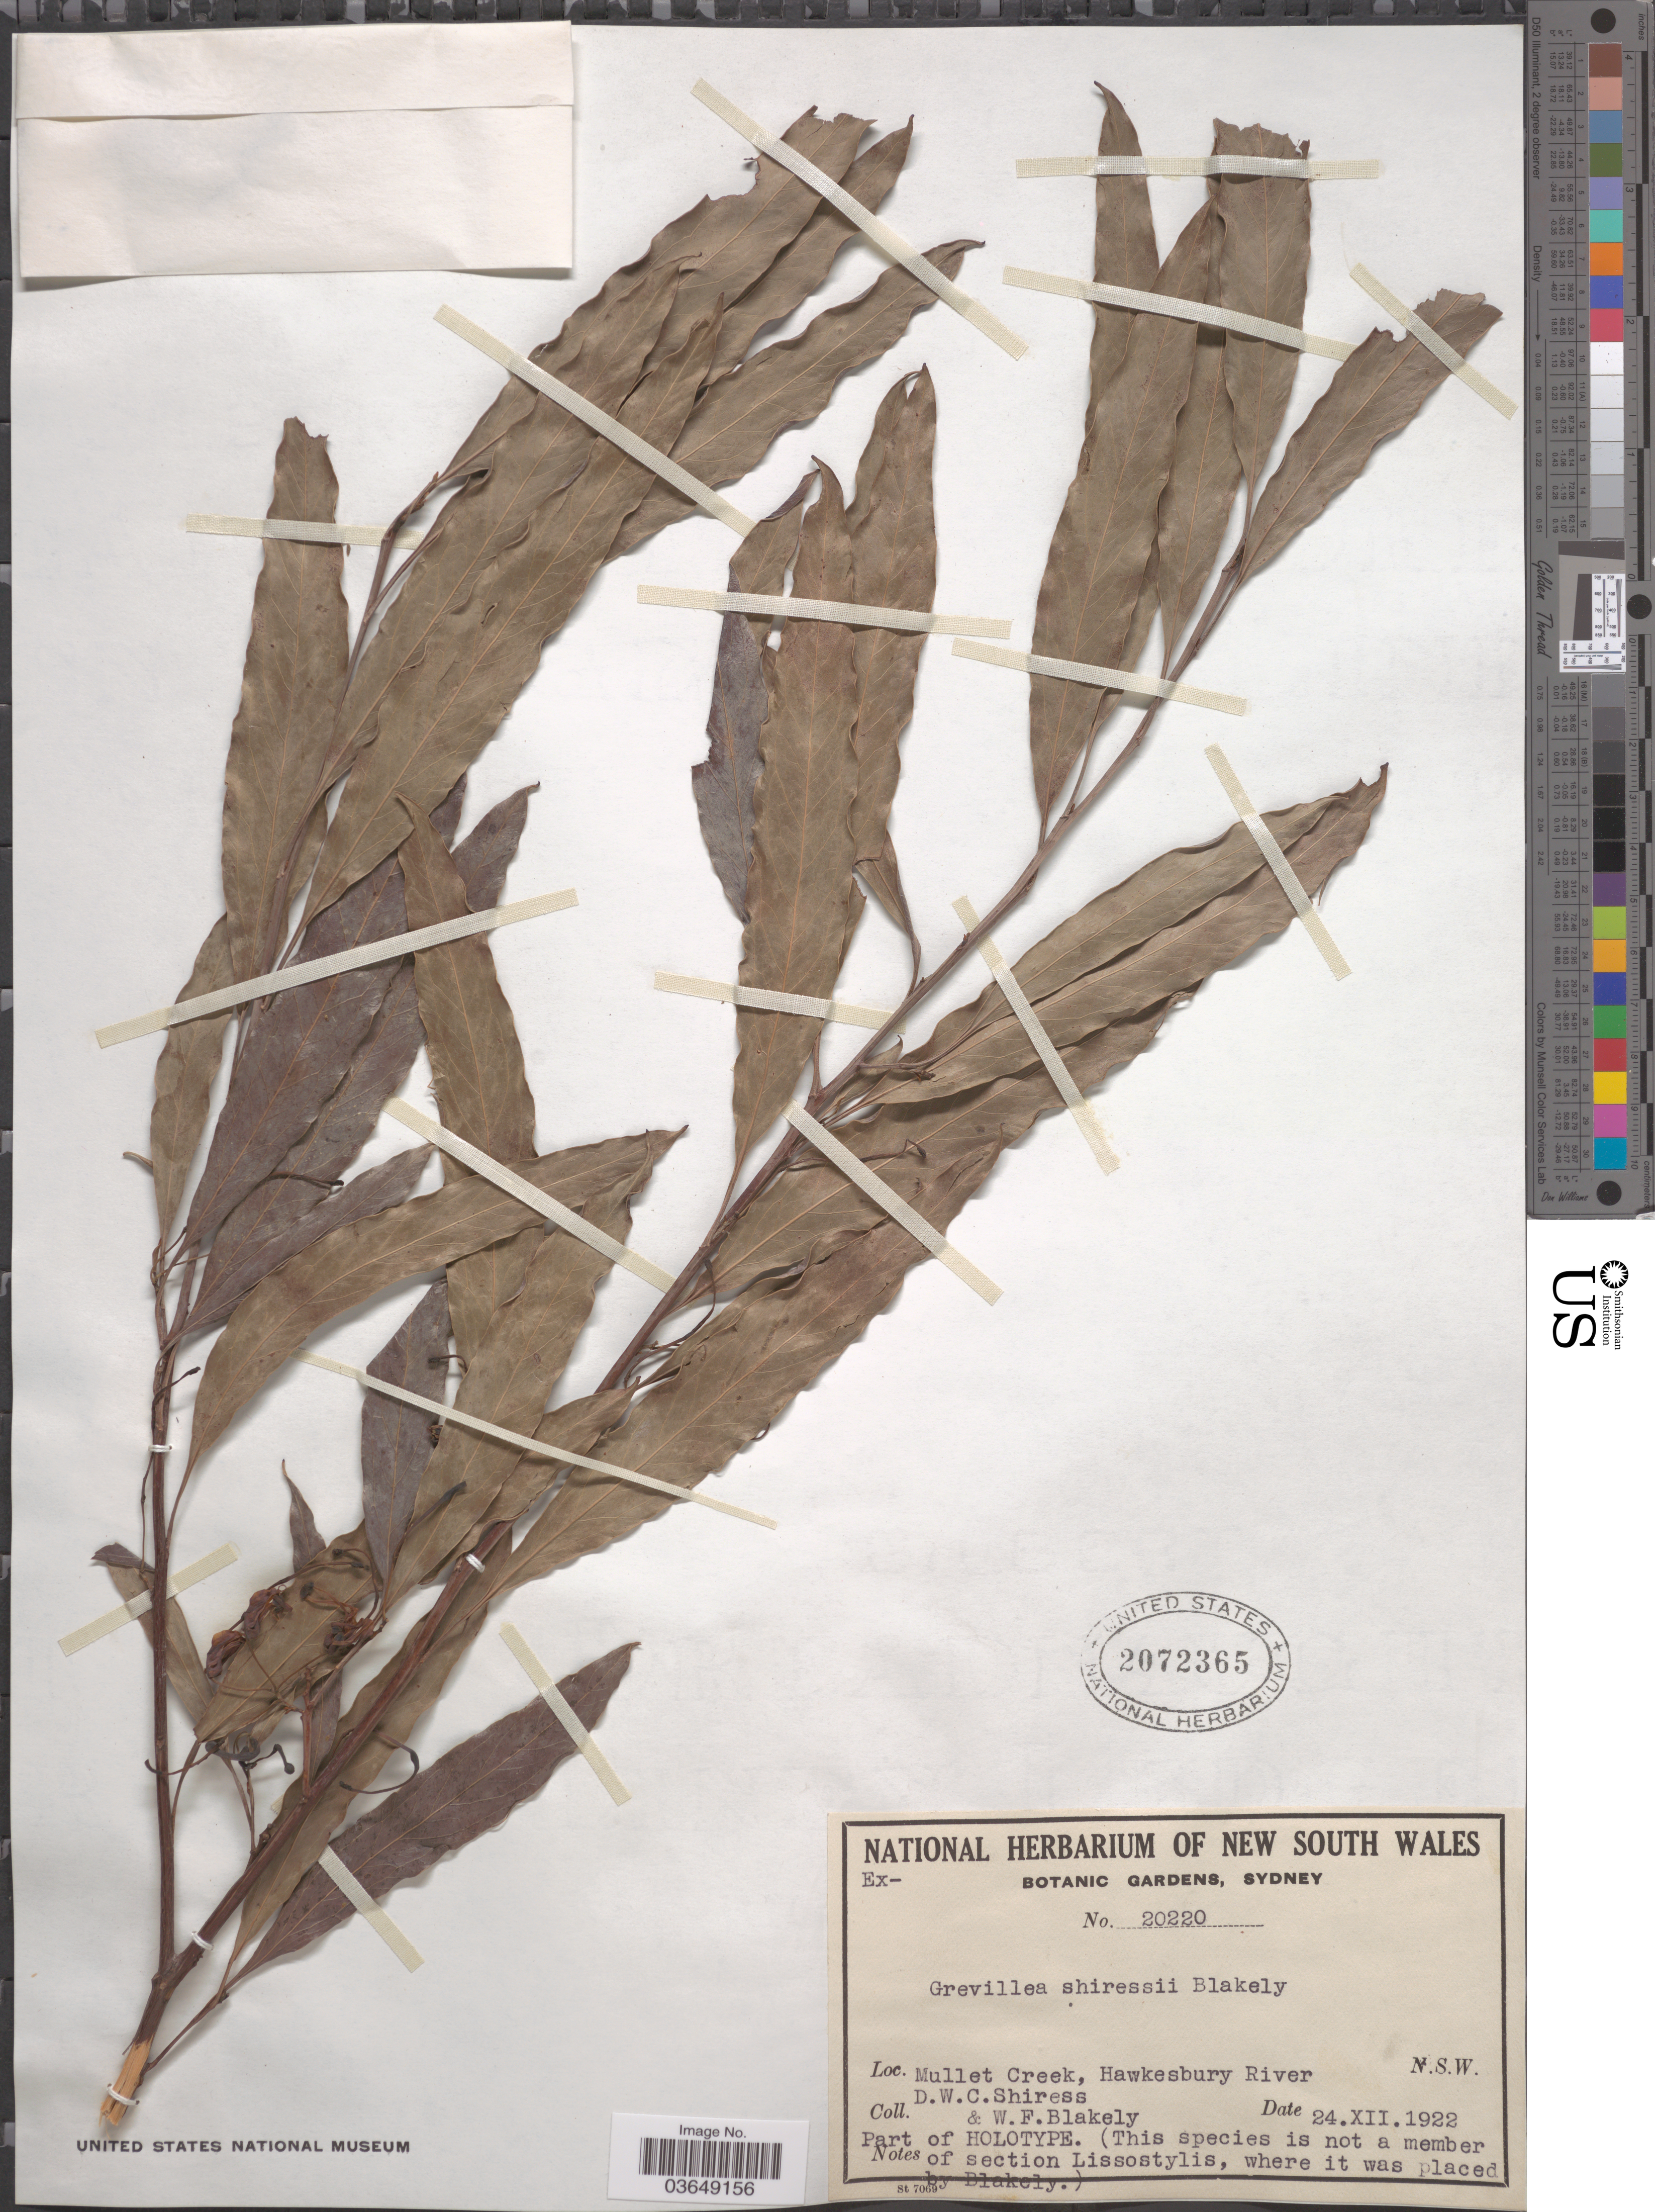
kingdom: Plantae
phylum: Tracheophyta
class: Magnoliopsida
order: Proteales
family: Proteaceae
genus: Grevillea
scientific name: Grevillea shiressii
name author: Blakely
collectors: D. Shiress & W. Blakely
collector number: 20220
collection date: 1922-12-24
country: Australia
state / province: New South Wales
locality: Mullet Creek, Hawkesbury River.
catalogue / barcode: US 2072365